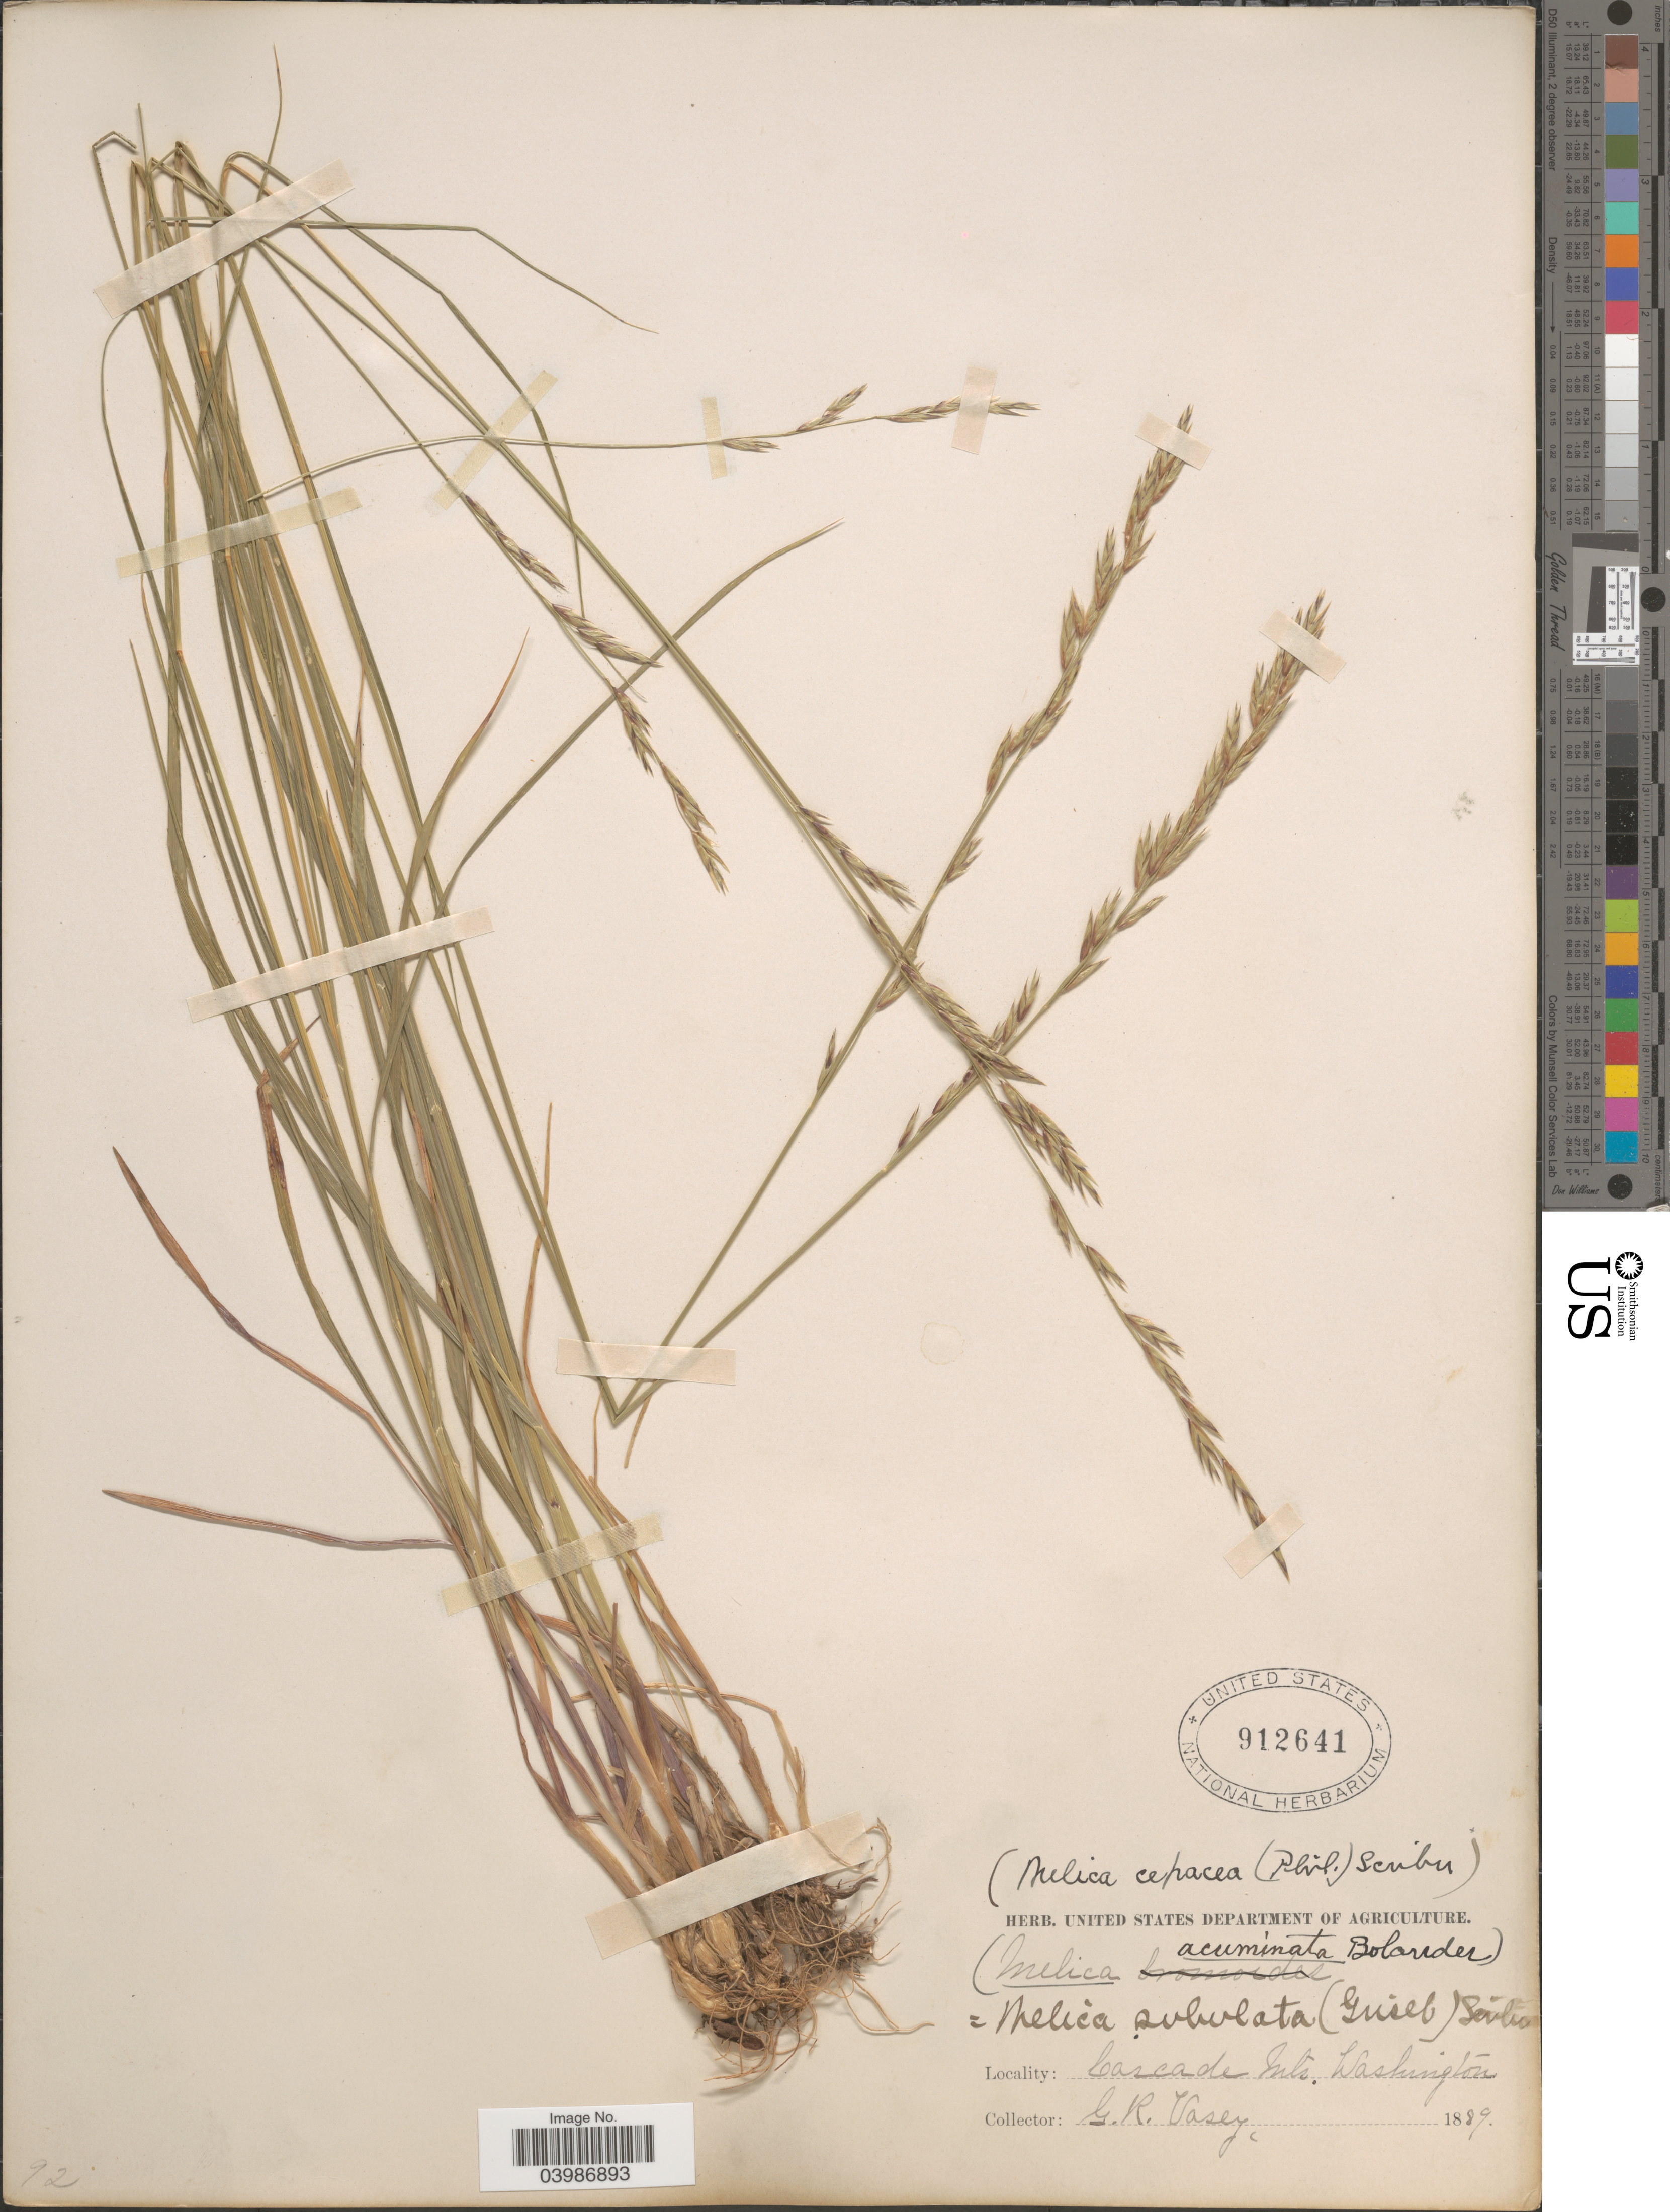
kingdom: Plantae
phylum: Tracheophyta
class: Liliopsida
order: Poales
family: Poaceae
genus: Melica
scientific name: Melica subulata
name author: (Griseb.) Scribn.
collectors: G. R. Vasey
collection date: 1889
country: United States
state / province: Washington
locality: Cascade Mts.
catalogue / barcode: US 912641